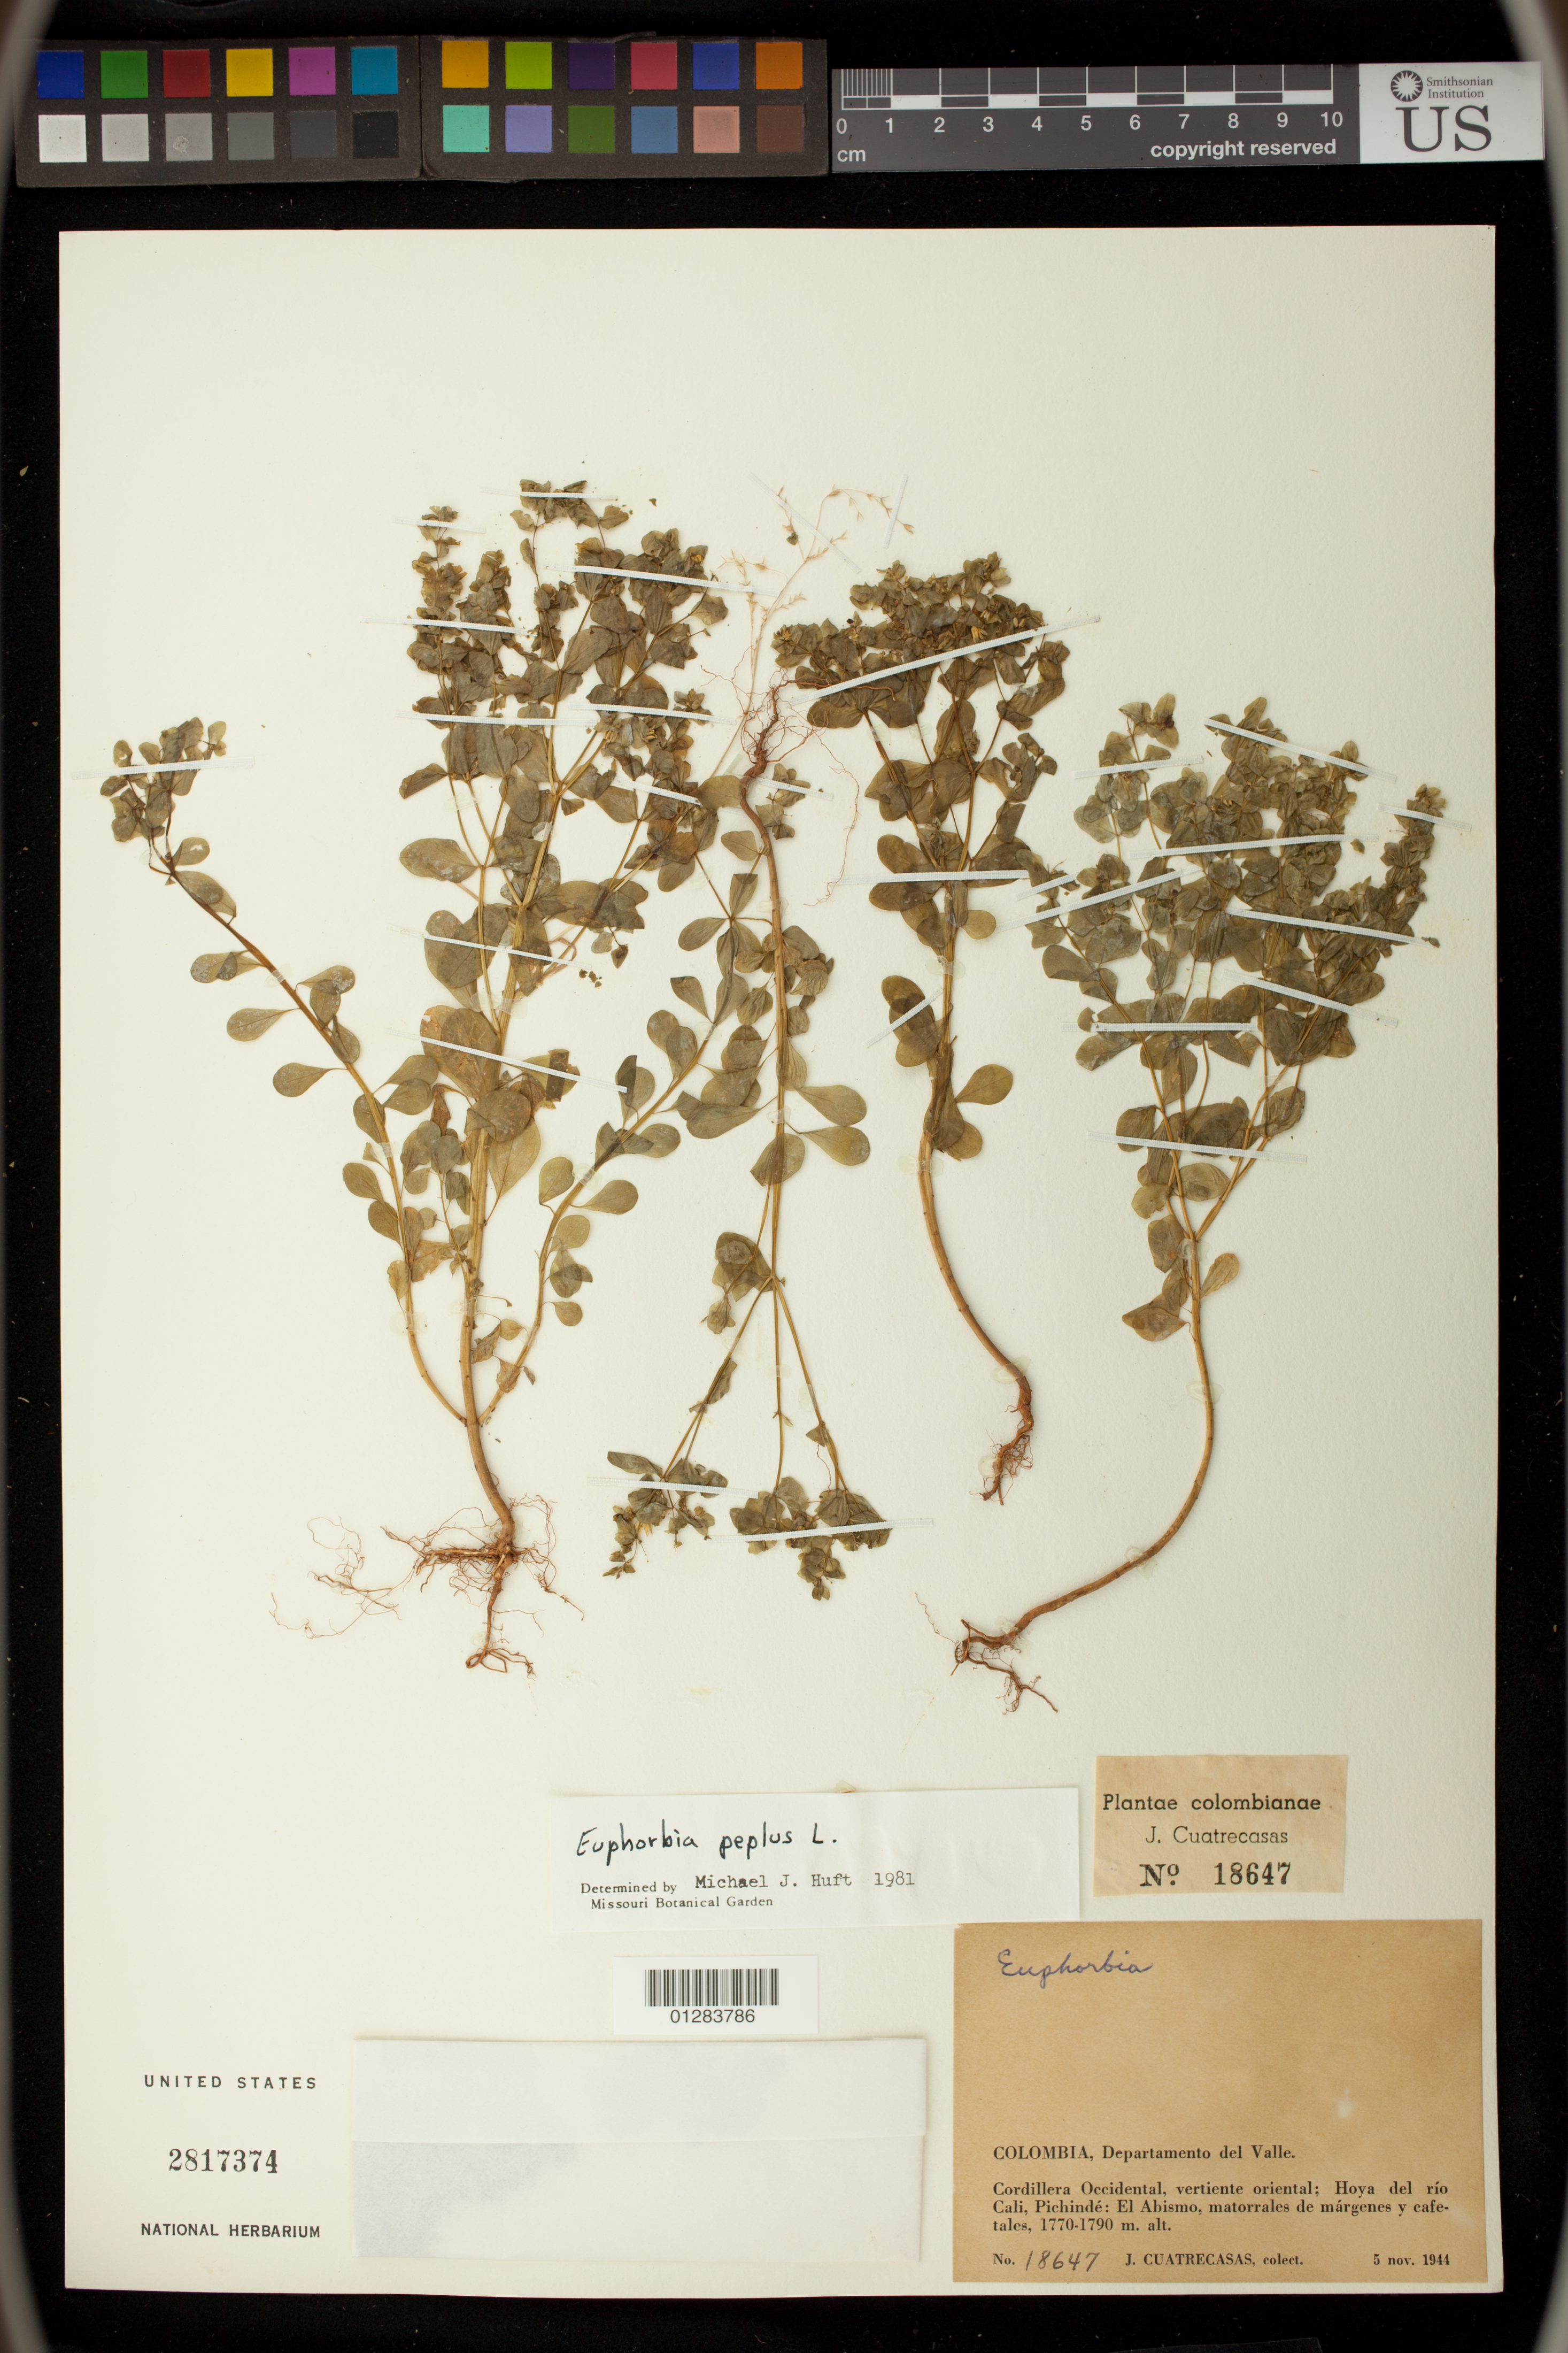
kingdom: Plantae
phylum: Tracheophyta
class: Magnoliopsida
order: Malpighiales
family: Euphorbiaceae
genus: Euphorbia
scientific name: Euphorbia peplus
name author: L.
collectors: J. Cuatrecasas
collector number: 18647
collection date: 1944-11-05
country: Colombia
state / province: Valle del Cauca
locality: Hoya del rio Cali, Pichinde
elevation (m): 1770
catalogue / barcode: US 2817374